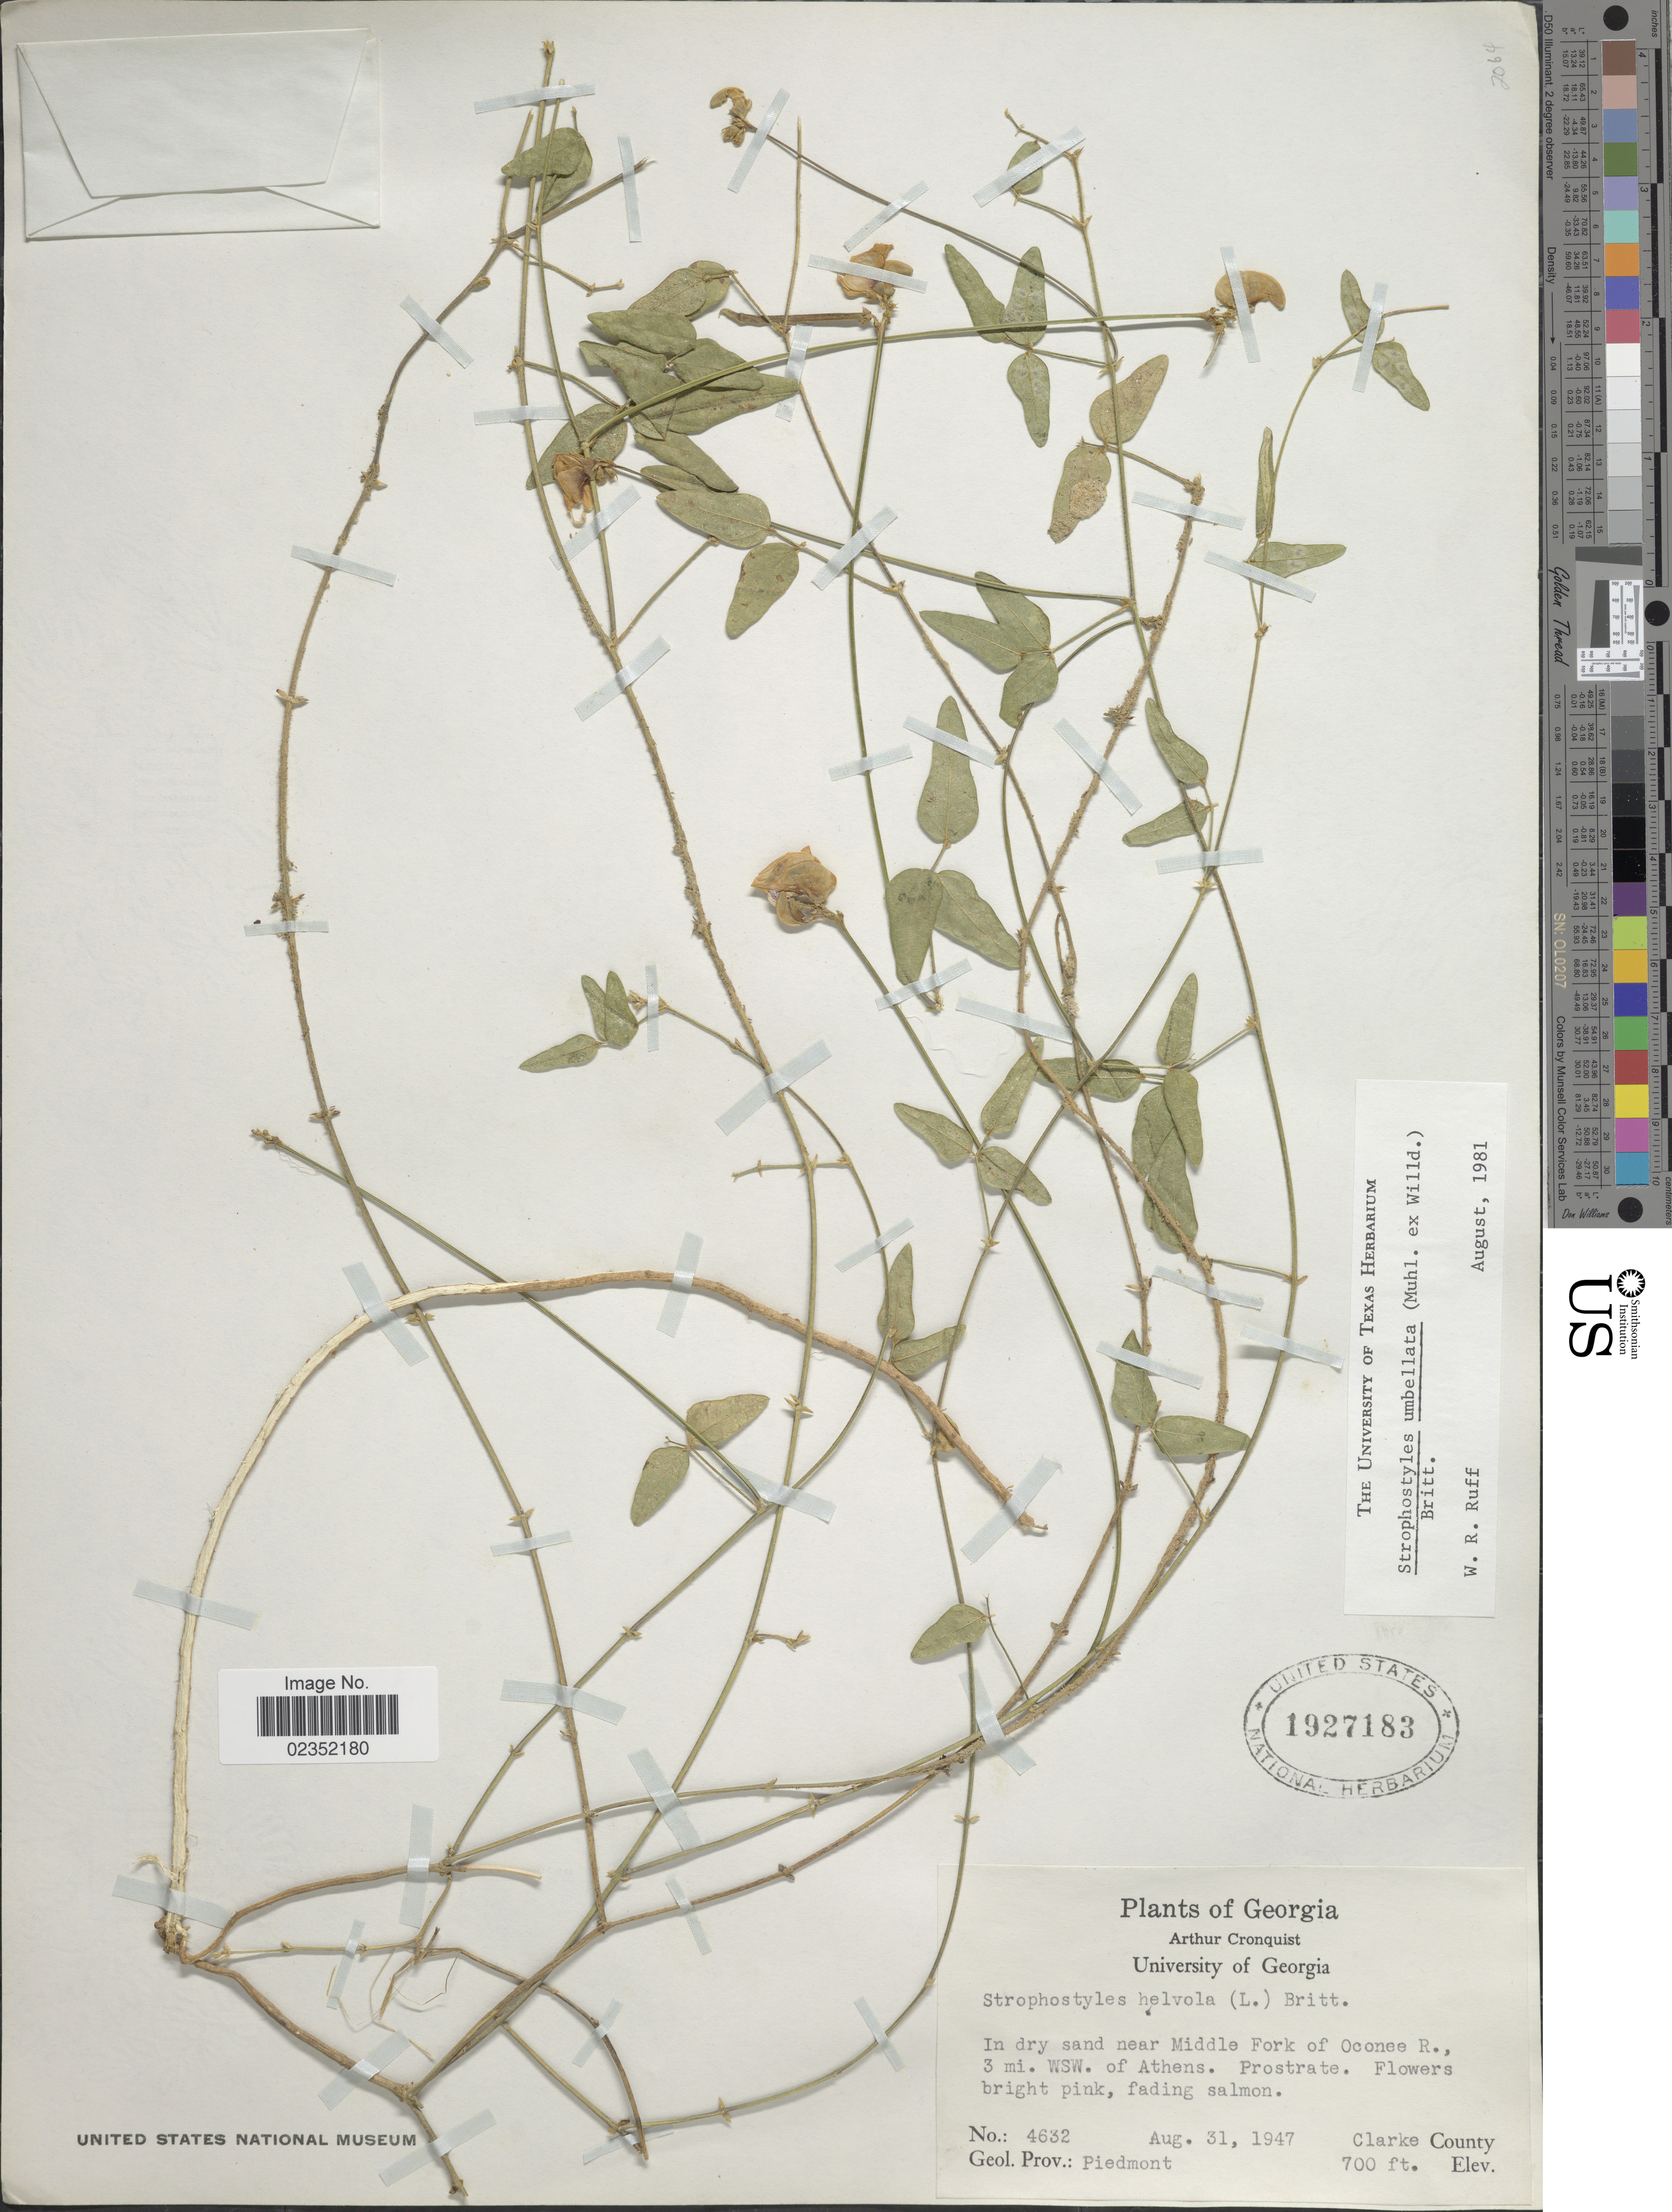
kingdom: Plantae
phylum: Tracheophyta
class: Magnoliopsida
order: Fabales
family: Fabaceae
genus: Strophostyles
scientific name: Strophostyles umbellata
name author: (Muhl. ex Willd.) Britton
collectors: A. J. Cronquist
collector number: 4632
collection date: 1947-08-31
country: United States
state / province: Georgia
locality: In dry sand near Middle Fork of Oconee R., 3 mi. WSW. of Athens. Clarke County. Geol. Prov.: Piedmont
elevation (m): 213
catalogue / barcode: US 1927183